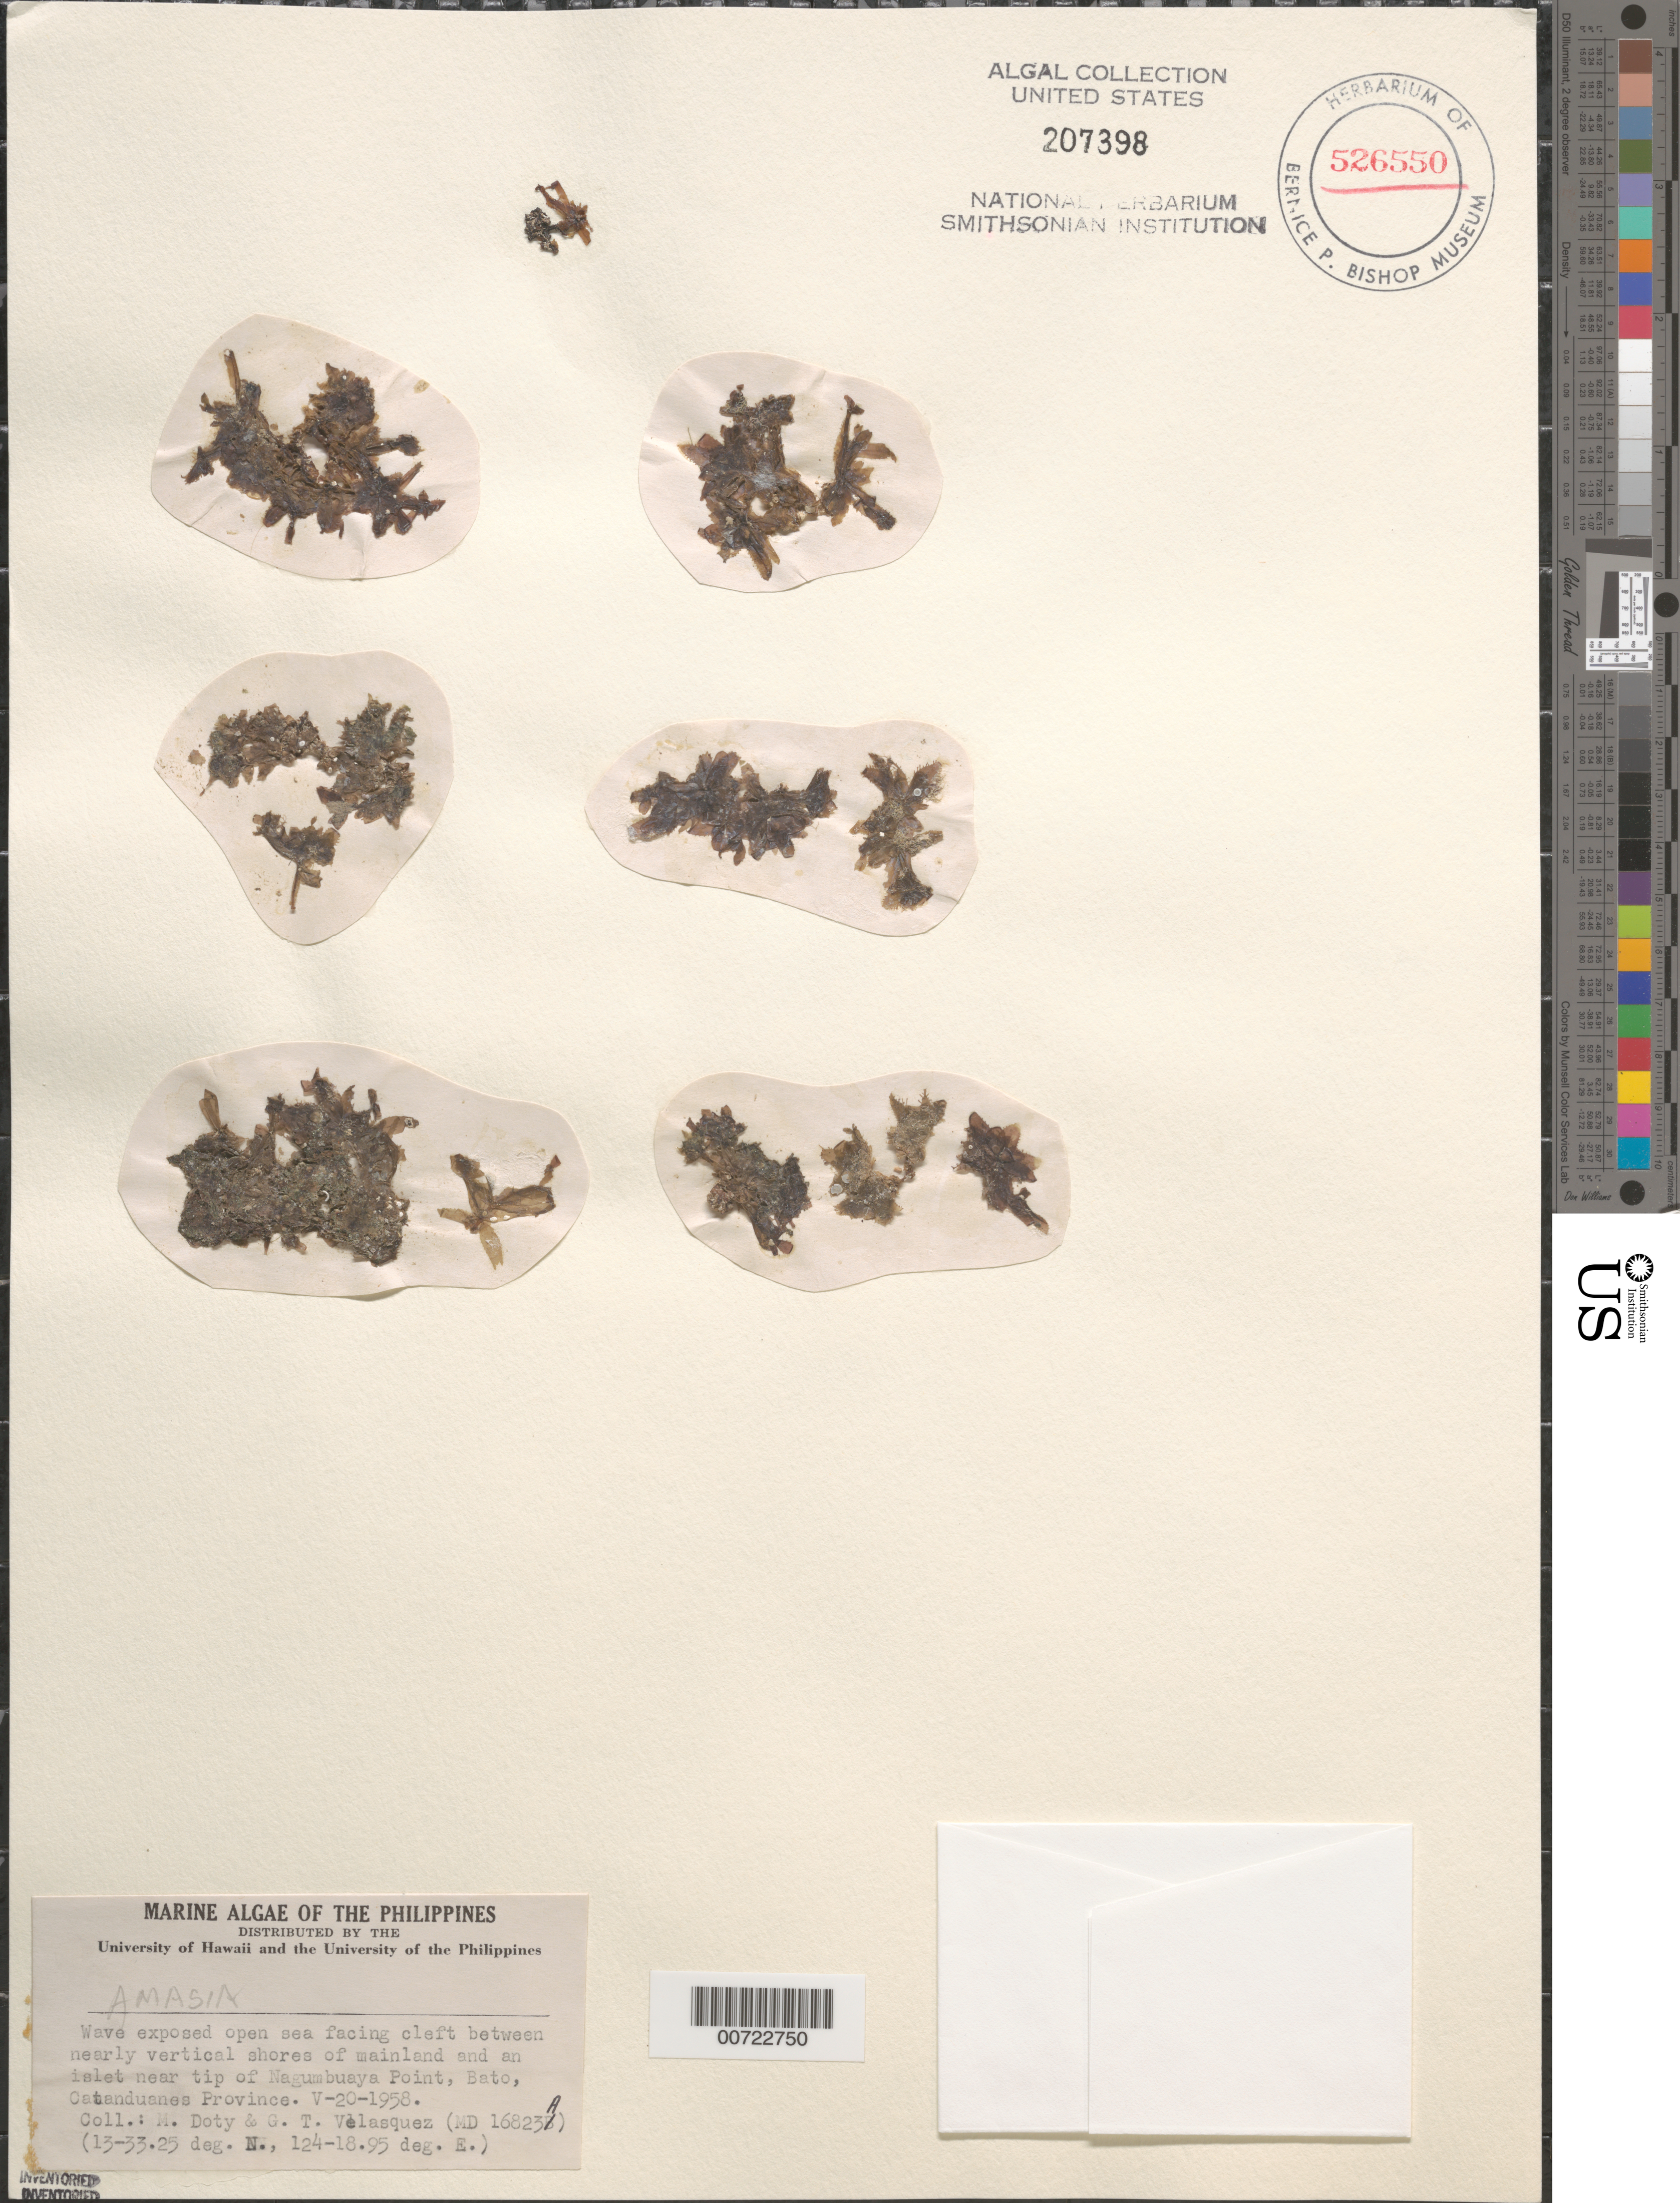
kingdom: Plantae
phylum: Rhodophyta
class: Florideophyceae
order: Ceramiales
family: Rhodomelaceae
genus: Amansia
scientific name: Amansia sp.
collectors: M. S. Doty & G. Velasquez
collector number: MSD 16823A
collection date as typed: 20 May 1958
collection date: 1958-05-20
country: Philippines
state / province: Bicol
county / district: Catanduanes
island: Catanduanes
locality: Bato, near tip of Nagumbuaya Point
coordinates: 13-33.25 deg. N., 124-18.95 deg. E.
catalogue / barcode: US 207398